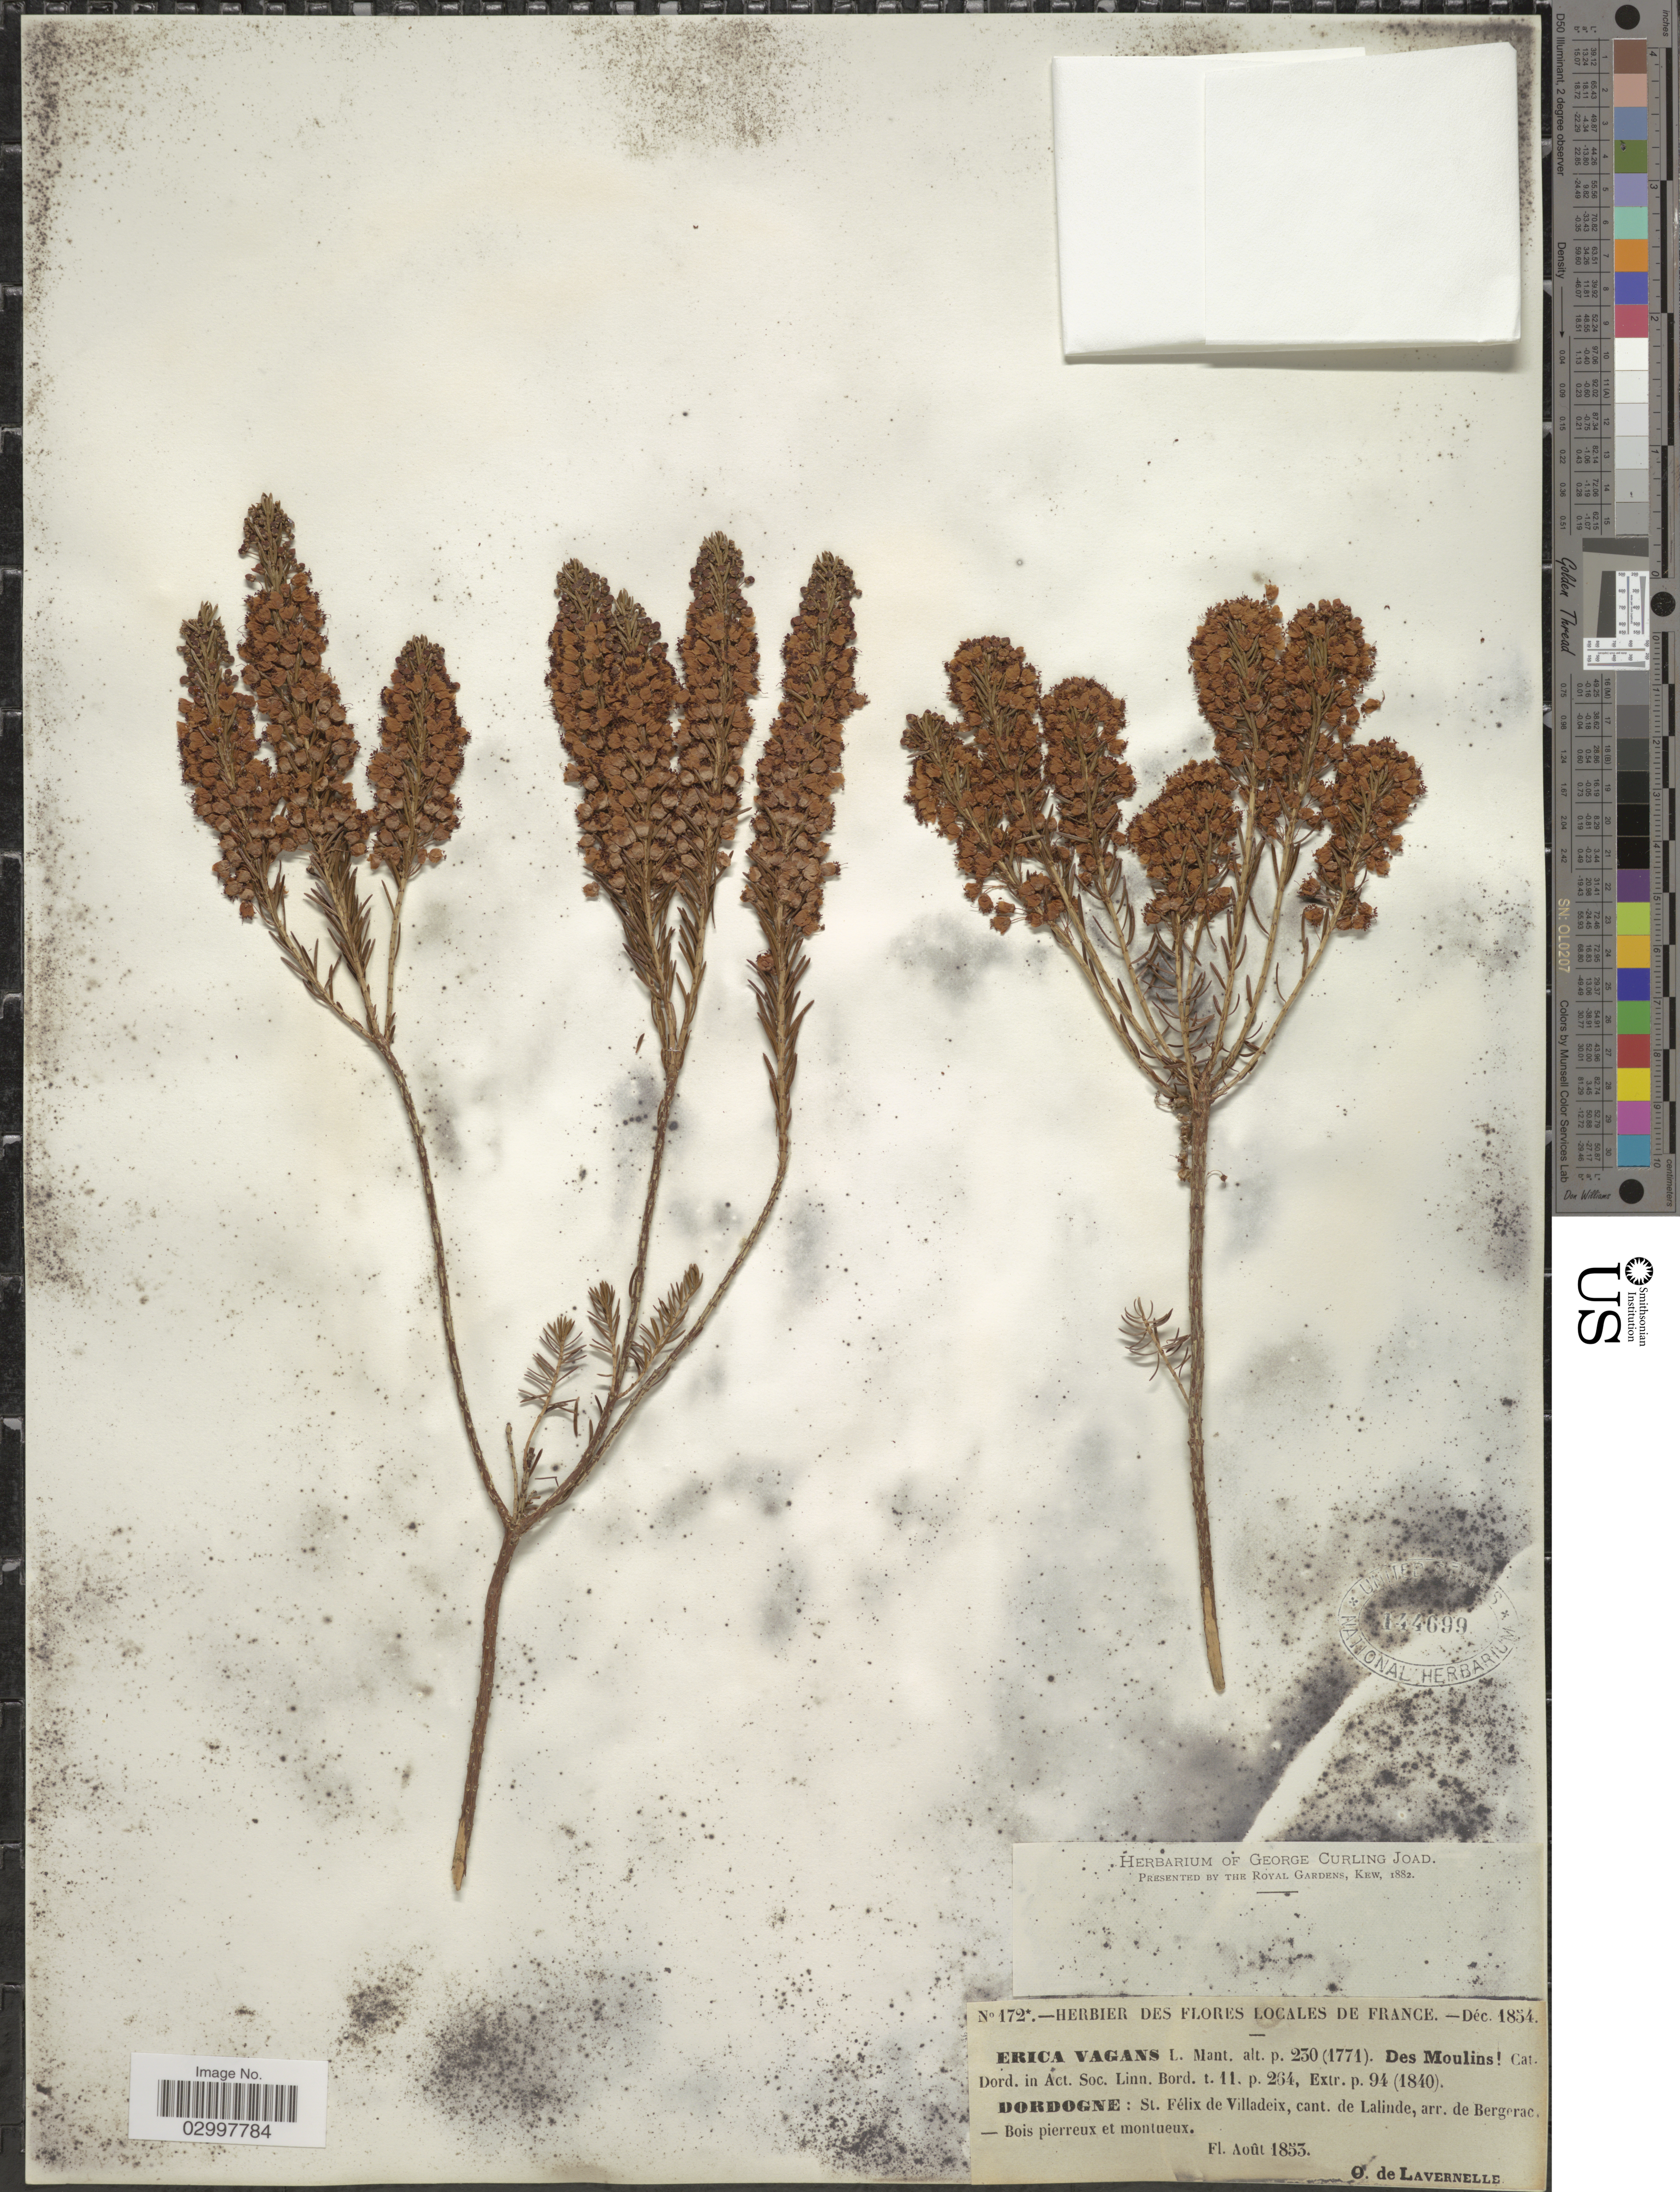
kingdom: Plantae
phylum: Tracheophyta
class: Magnoliopsida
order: Ericales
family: Ericaceae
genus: Erica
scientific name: Erica vagans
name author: L.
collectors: O. De Lavernelle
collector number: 172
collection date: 1853-08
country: France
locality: Dordogne: St. Félix de Villadeix, cant. de Lalinde, arr. de Bergerac.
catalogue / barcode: US 144699